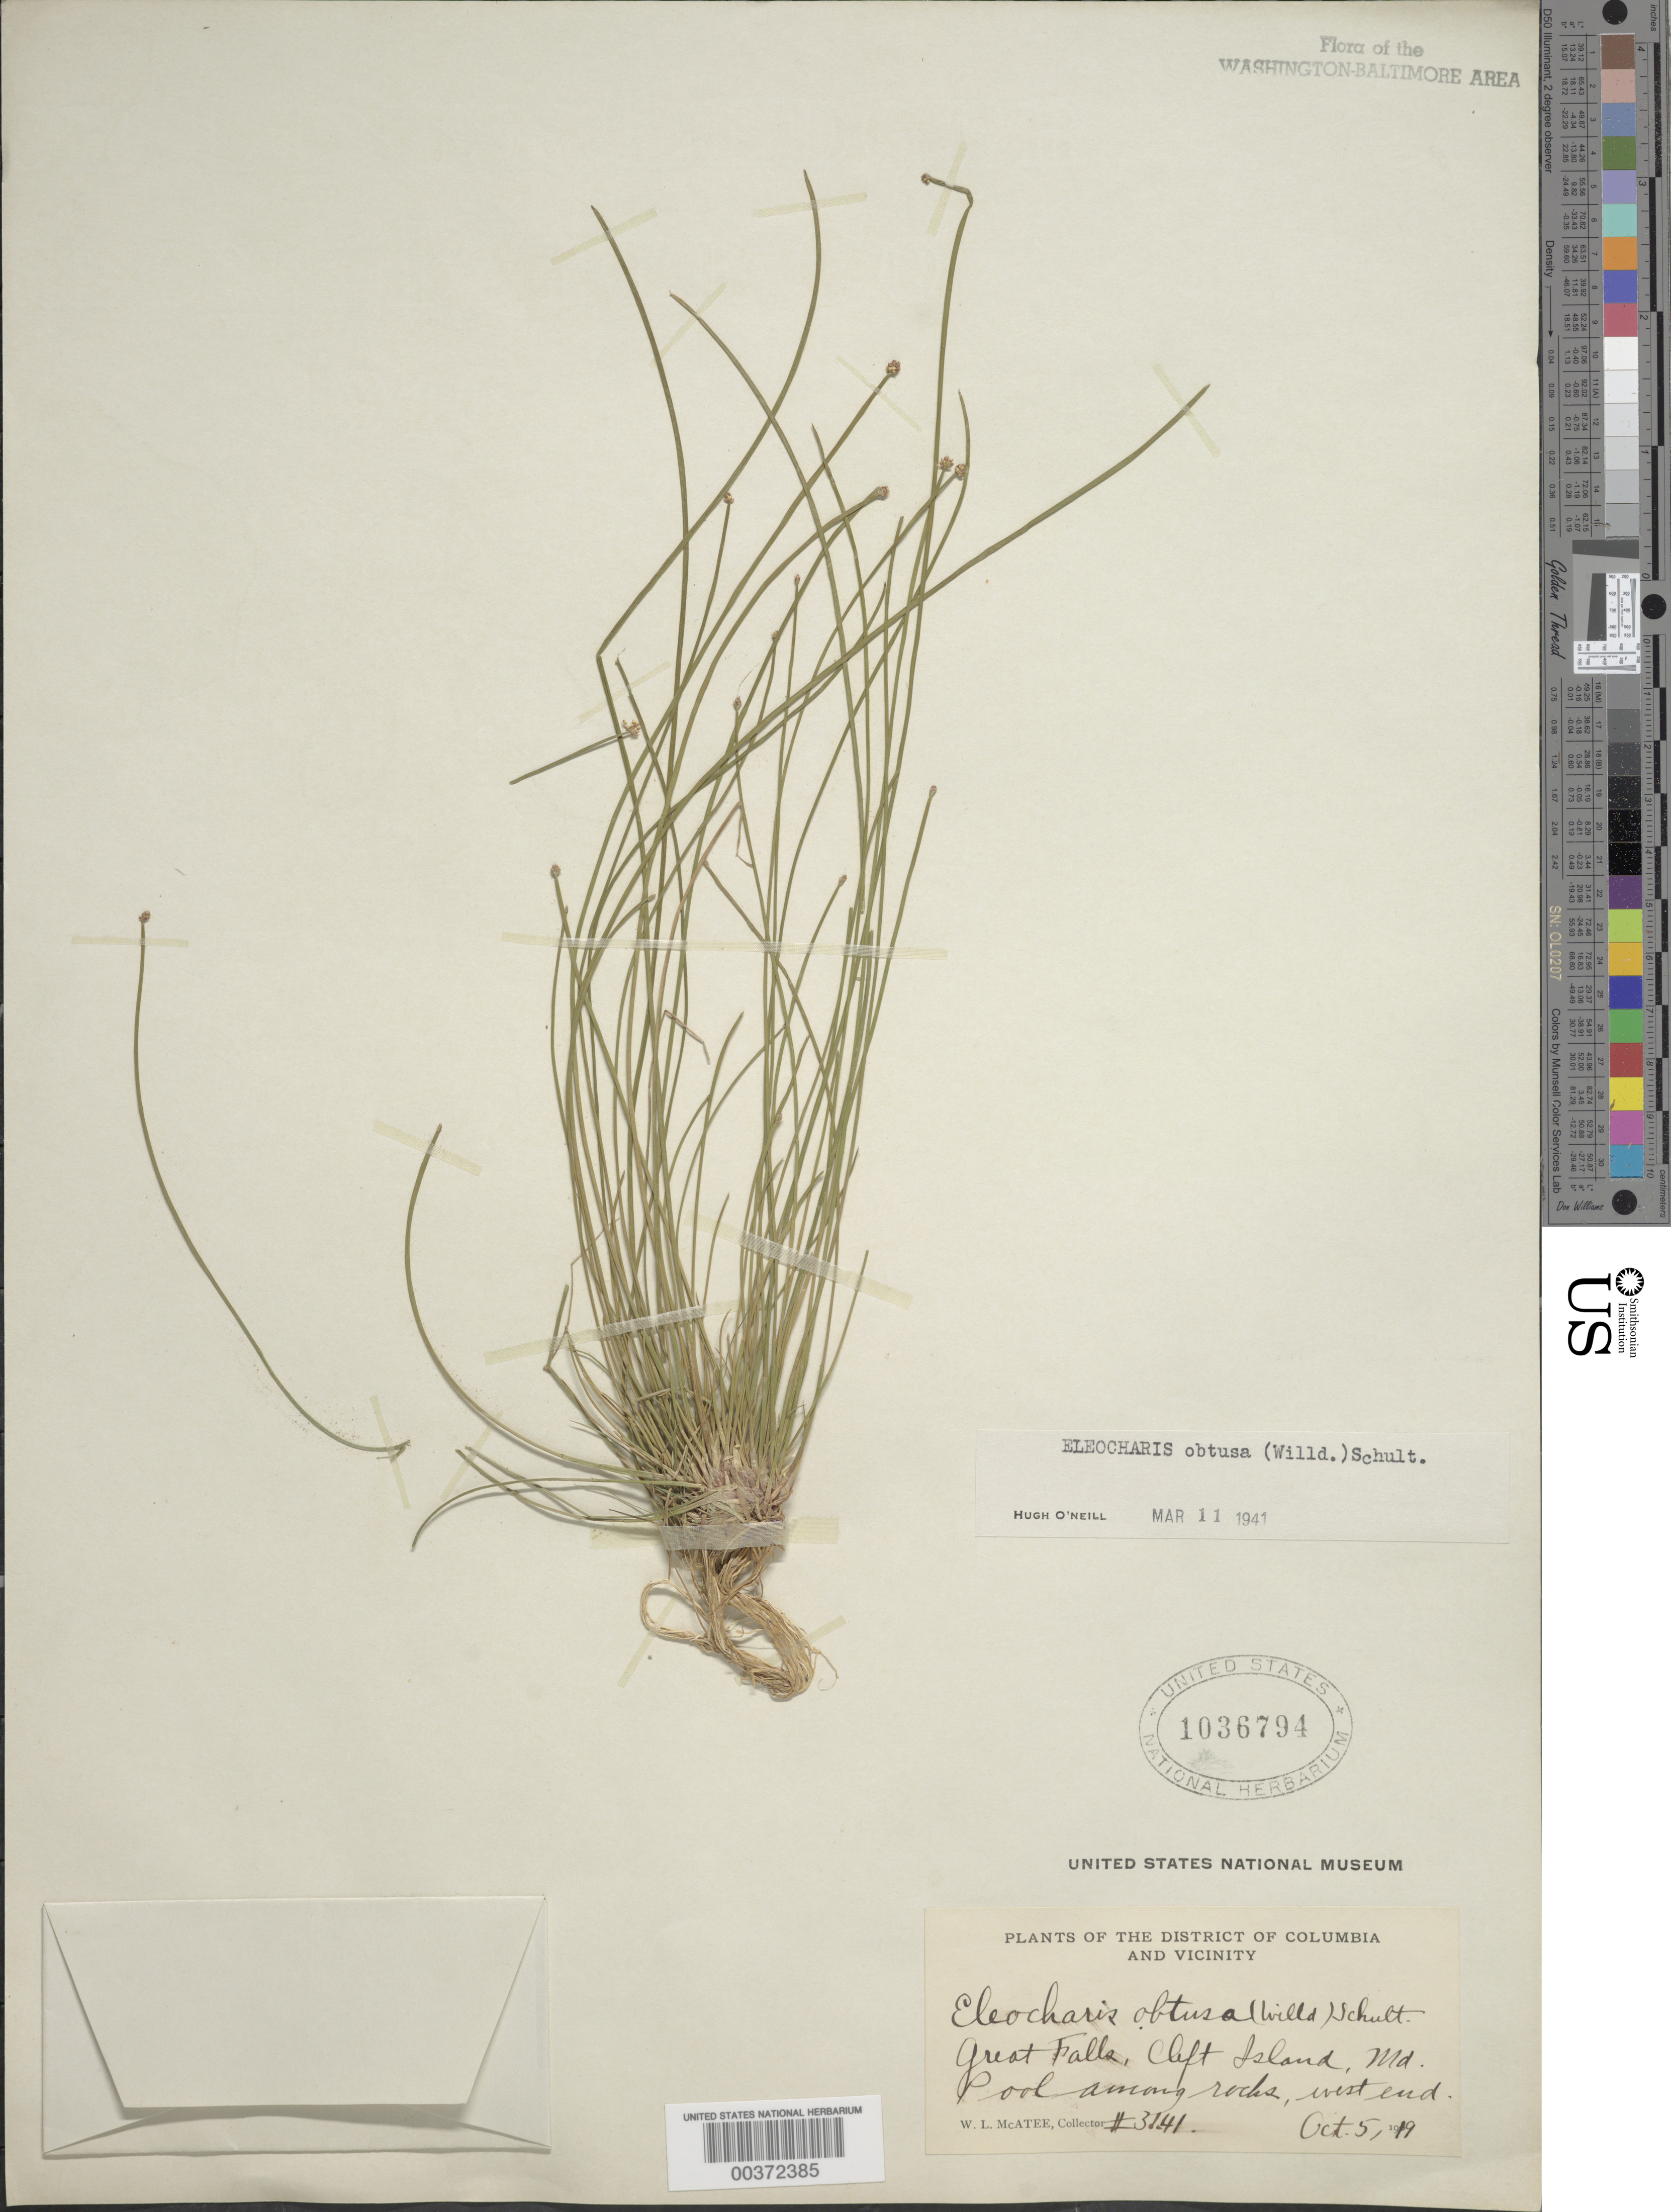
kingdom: Plantae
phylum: Tracheophyta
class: Liliopsida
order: Poales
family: Cyperaceae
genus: Eleocharis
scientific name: Eleocharis obtusa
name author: (Willd.) Schult.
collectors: W. McAtee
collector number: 3141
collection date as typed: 05 Oct 1919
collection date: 1919-10-05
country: United States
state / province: Maryland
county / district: Montgomery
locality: Great Falls, Cleft Island C. & O. Canal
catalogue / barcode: US 1036794